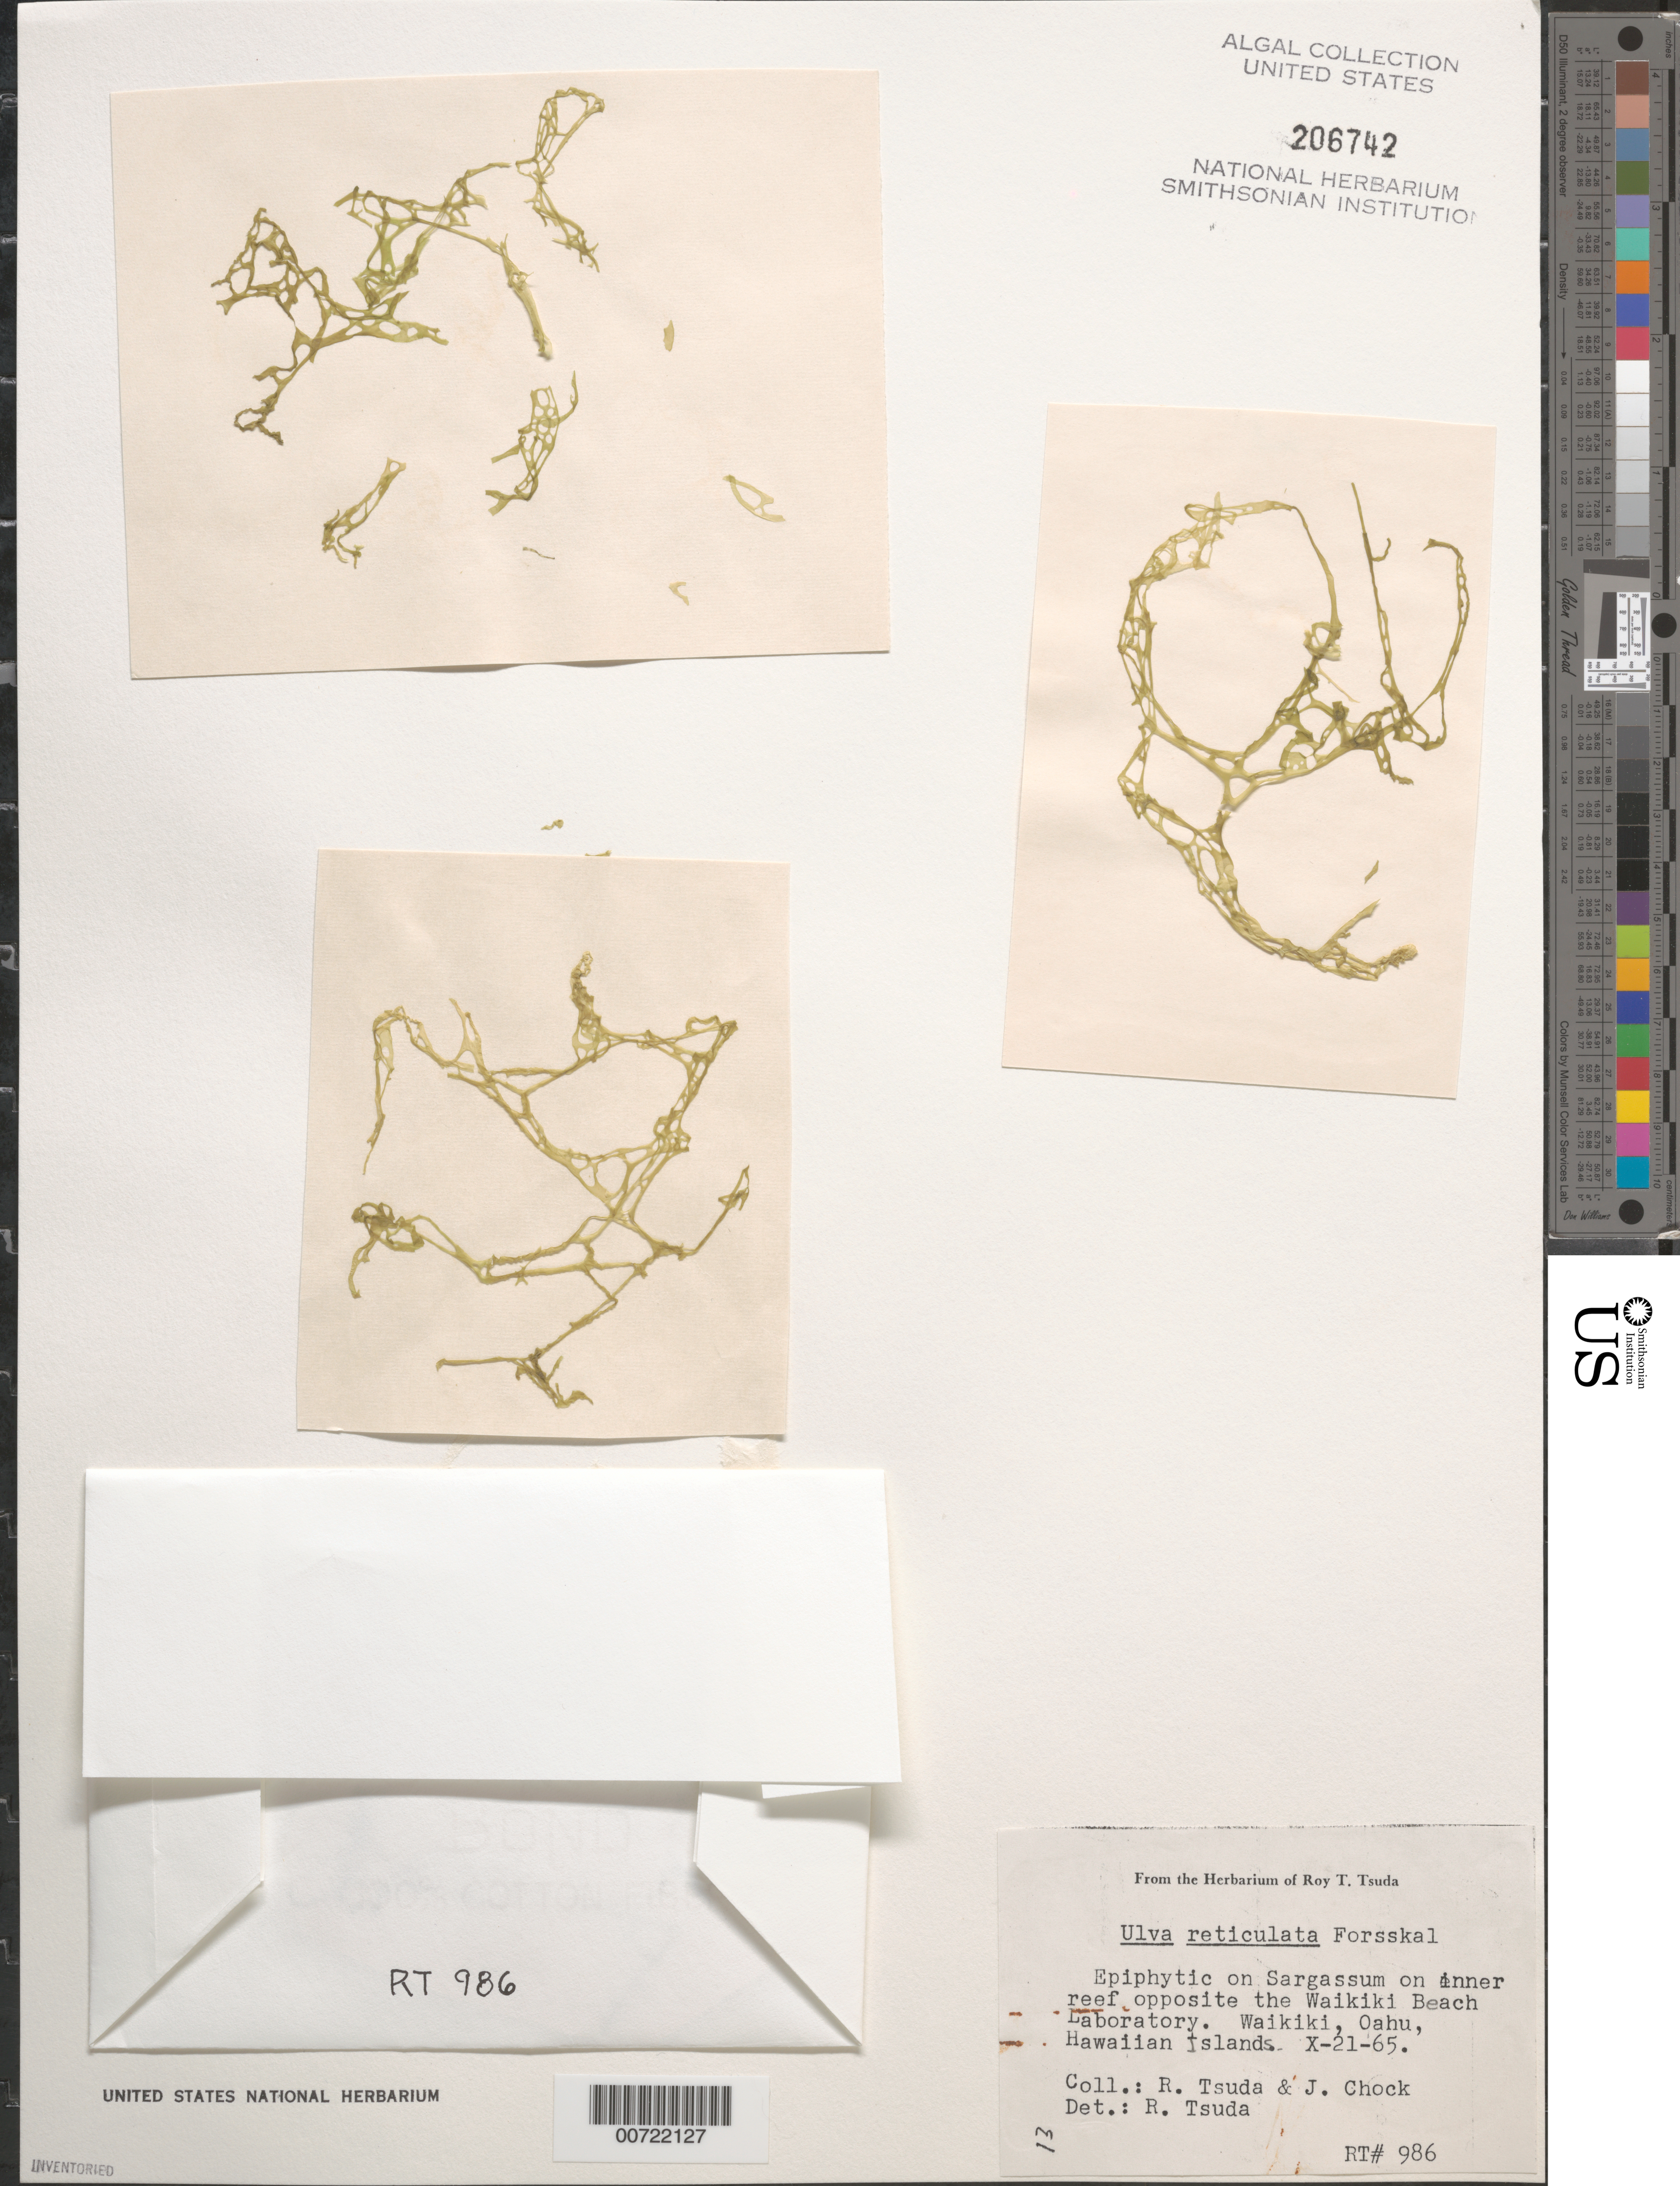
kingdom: Plantae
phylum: Chlorophyta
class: Ulvophyceae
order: Ulvales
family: Ulvaceae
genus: Ulva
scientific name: Ulva reticulata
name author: Forssk.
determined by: Tsuda, R. T.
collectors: R. Tsuda & J. Chock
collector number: RT 986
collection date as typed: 21 Oct 1965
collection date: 1965-10-21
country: United States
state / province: Hawaii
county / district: Honolulu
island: Oahu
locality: Waikiki, Waikiki Beach Laboratory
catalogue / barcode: US 206742